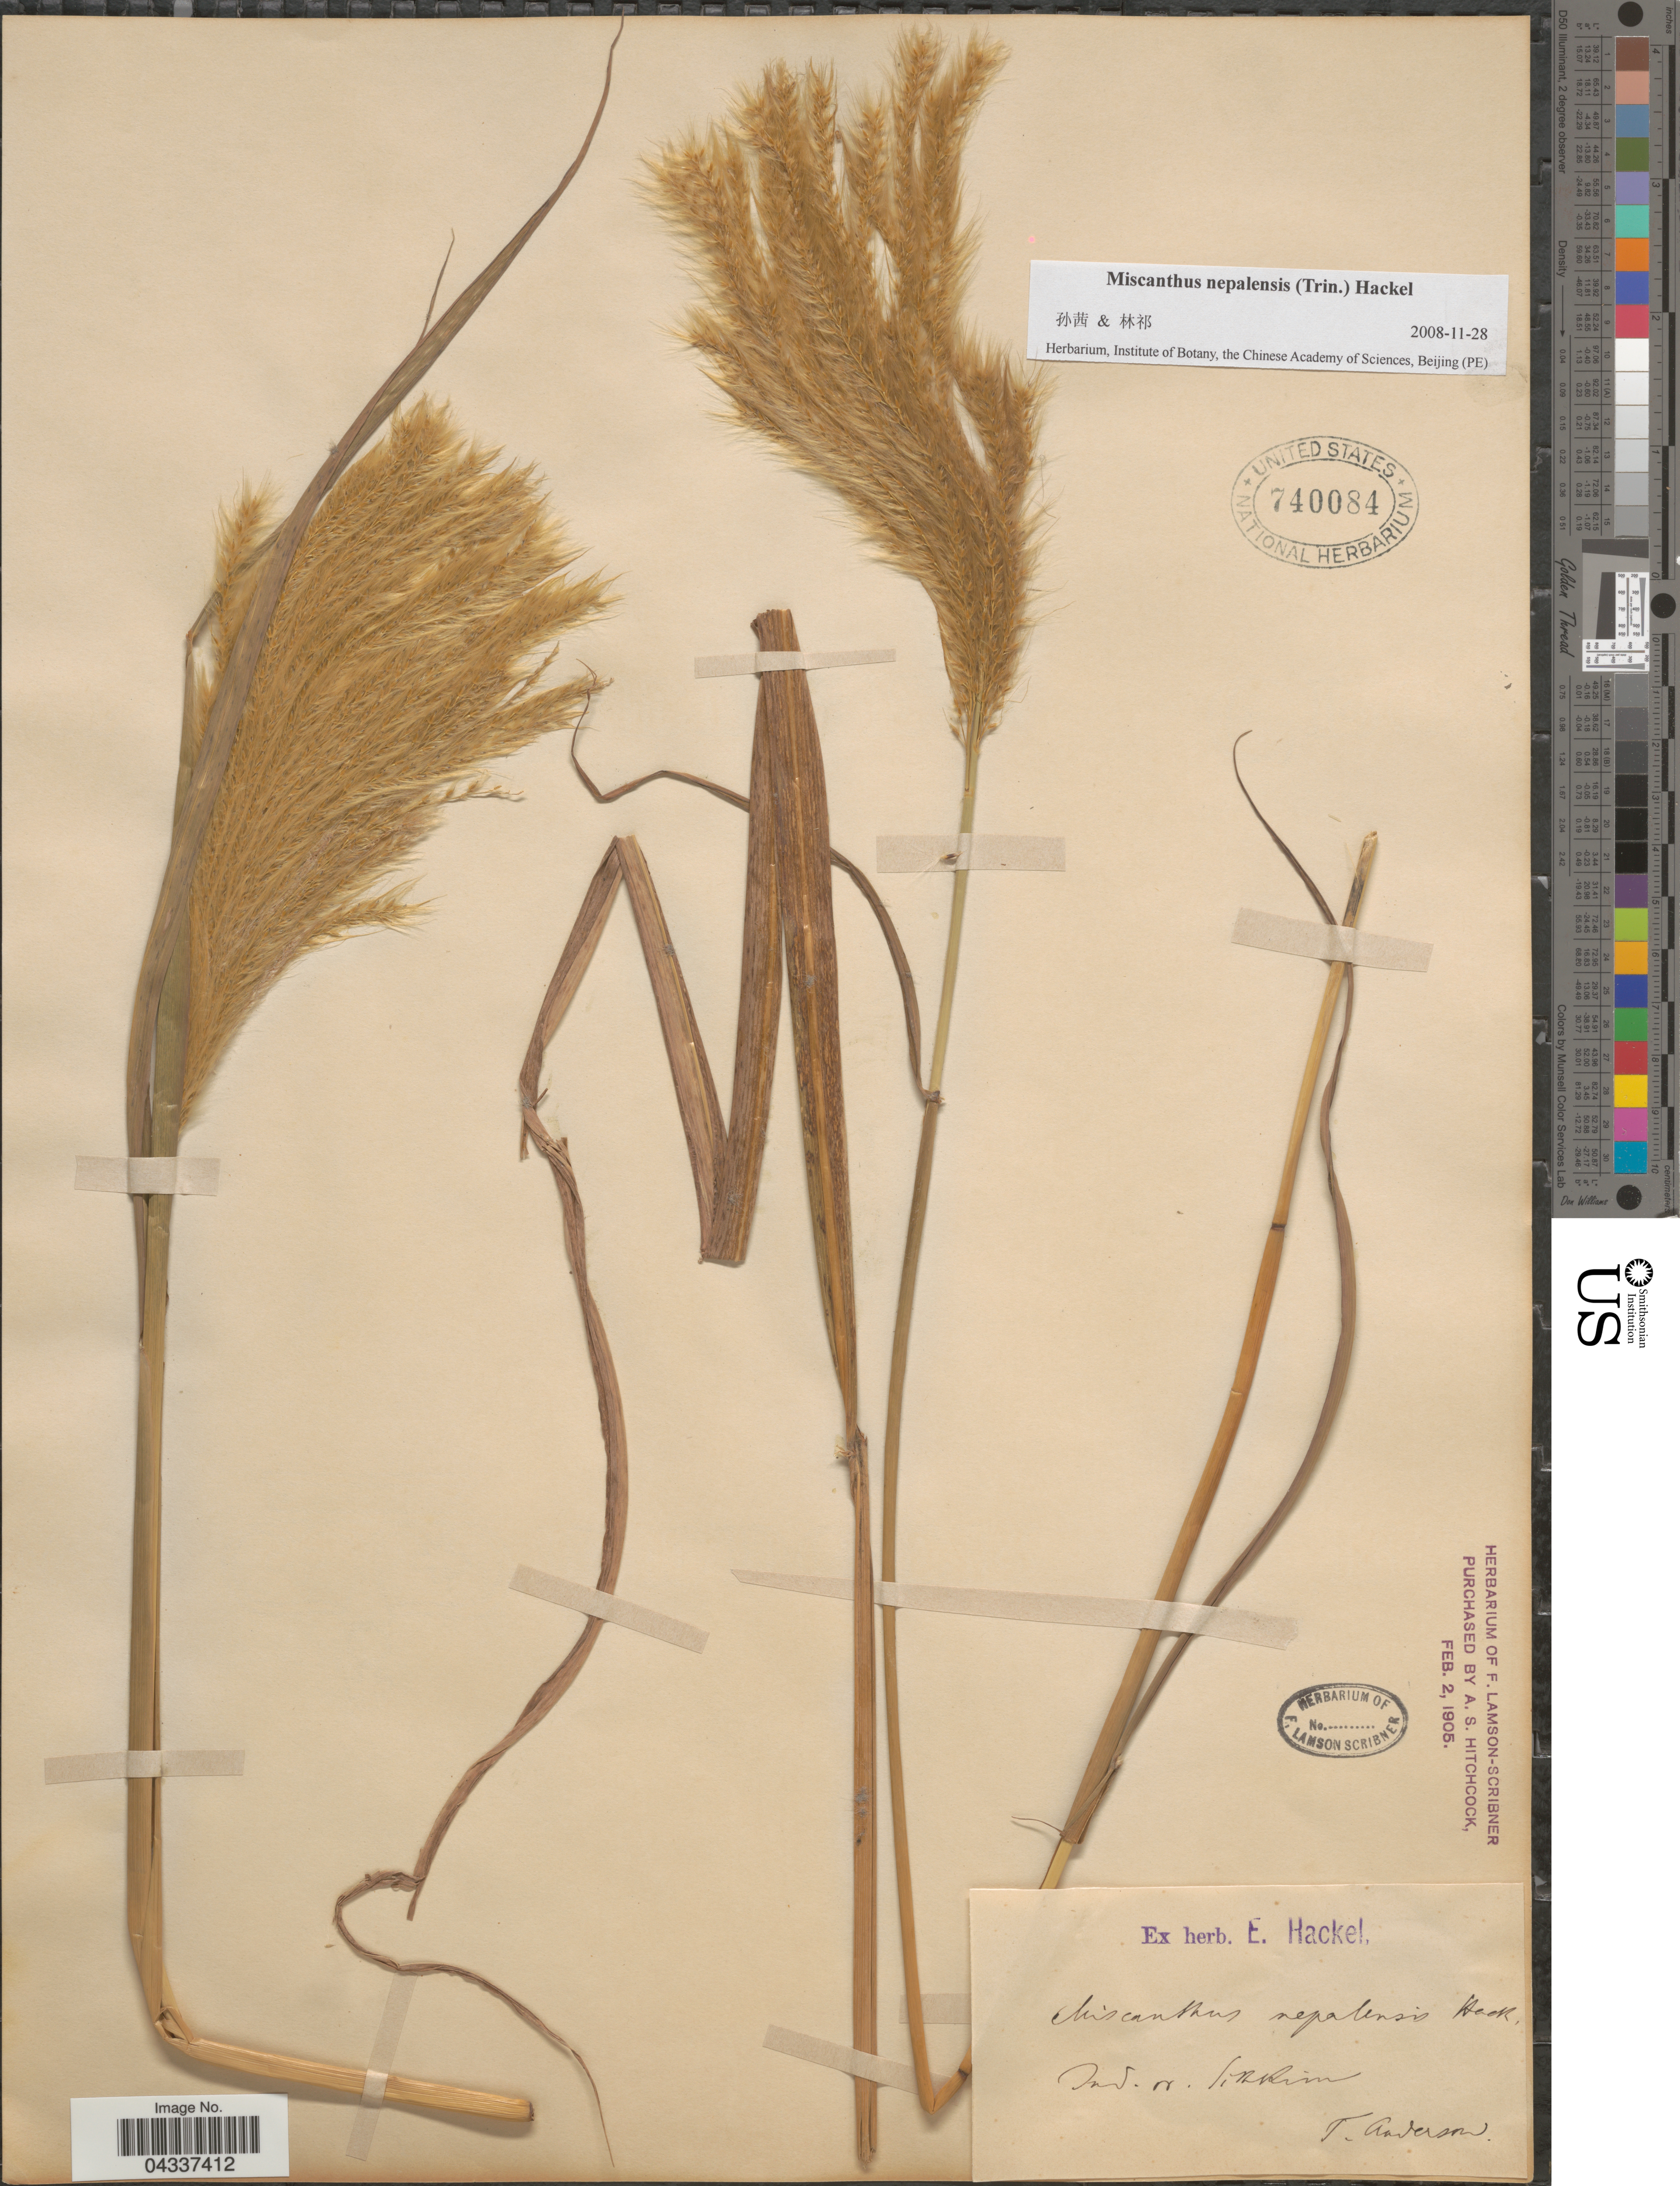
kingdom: Plantae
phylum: Tracheophyta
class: Liliopsida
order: Poales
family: Poaceae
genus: Miscanthus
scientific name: Miscanthus nepalensis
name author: (Trin.) Hack.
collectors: T. Anderson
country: India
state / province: Sikkim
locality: Ind. or. Sikkim.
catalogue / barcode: US 740084